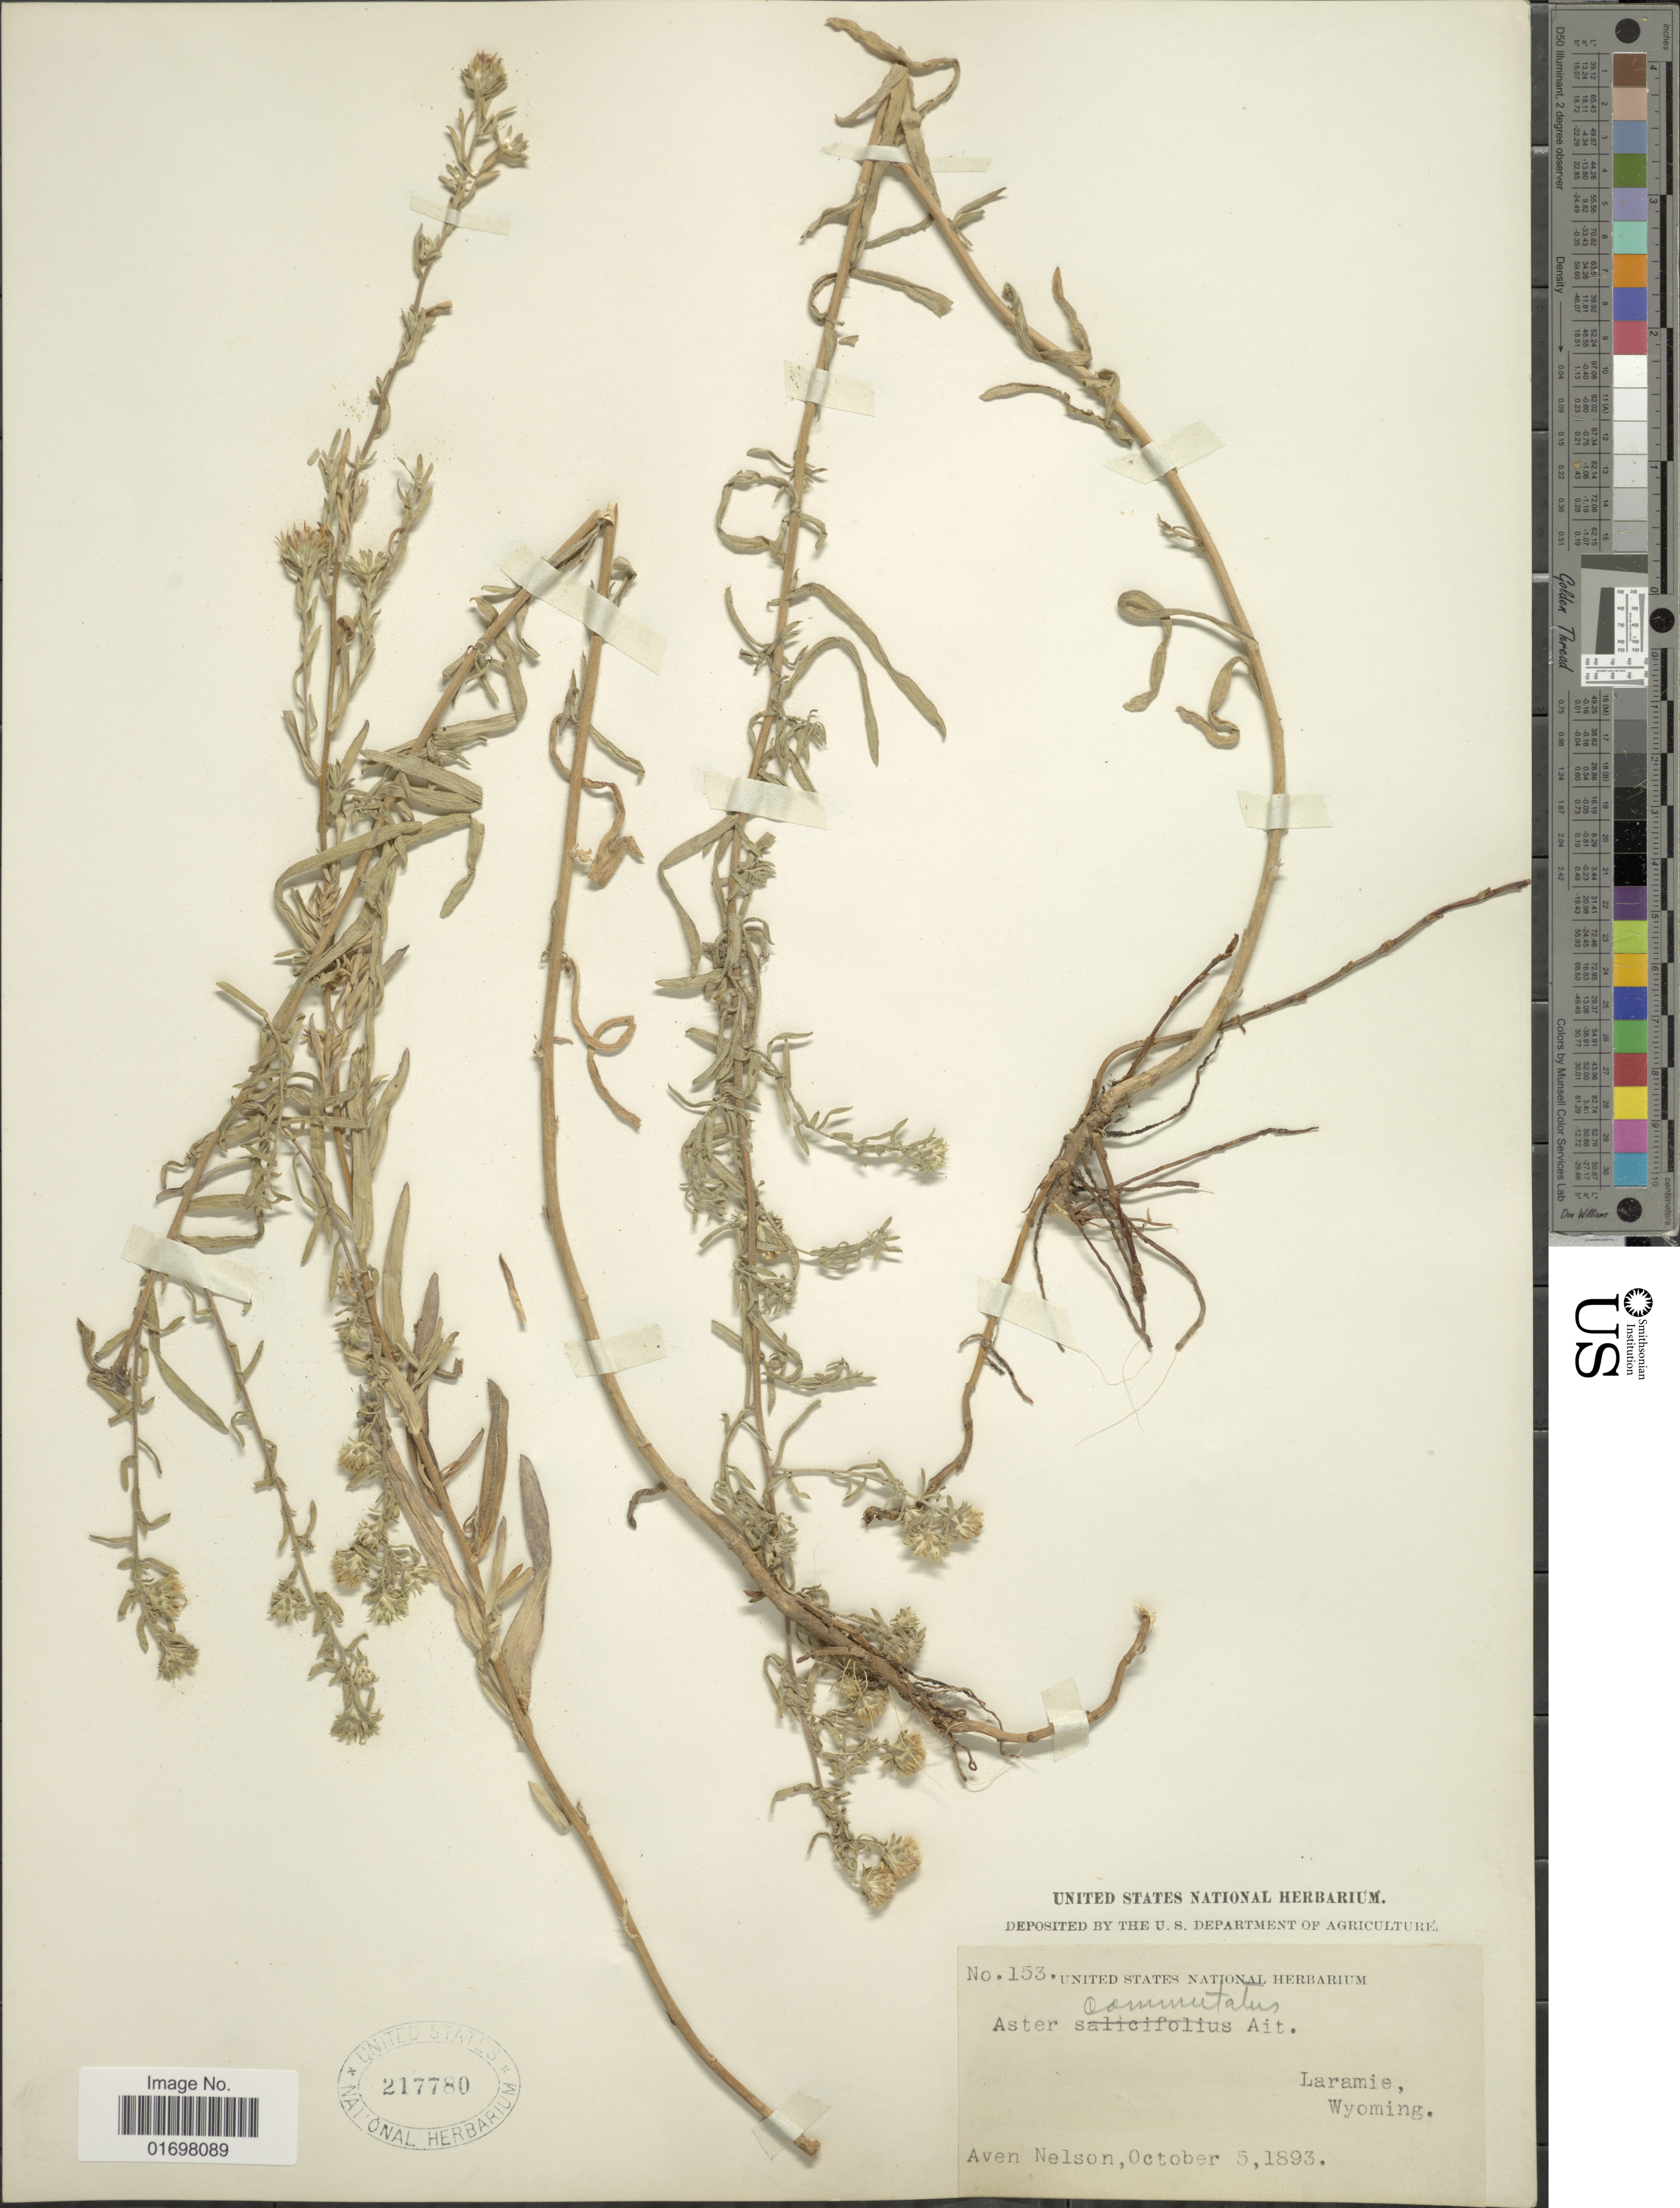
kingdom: Plantae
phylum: Tracheophyta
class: Magnoliopsida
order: Asterales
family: Asteraceae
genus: Symphyotrichum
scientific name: Symphyotrichum falcatum var. commutatum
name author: (Torr. & A. Gray) G.L. Nesom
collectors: A. Nelson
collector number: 153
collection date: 1893-10-05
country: United States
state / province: Wyoming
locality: Laramie. Wyoming.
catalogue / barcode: US 217780